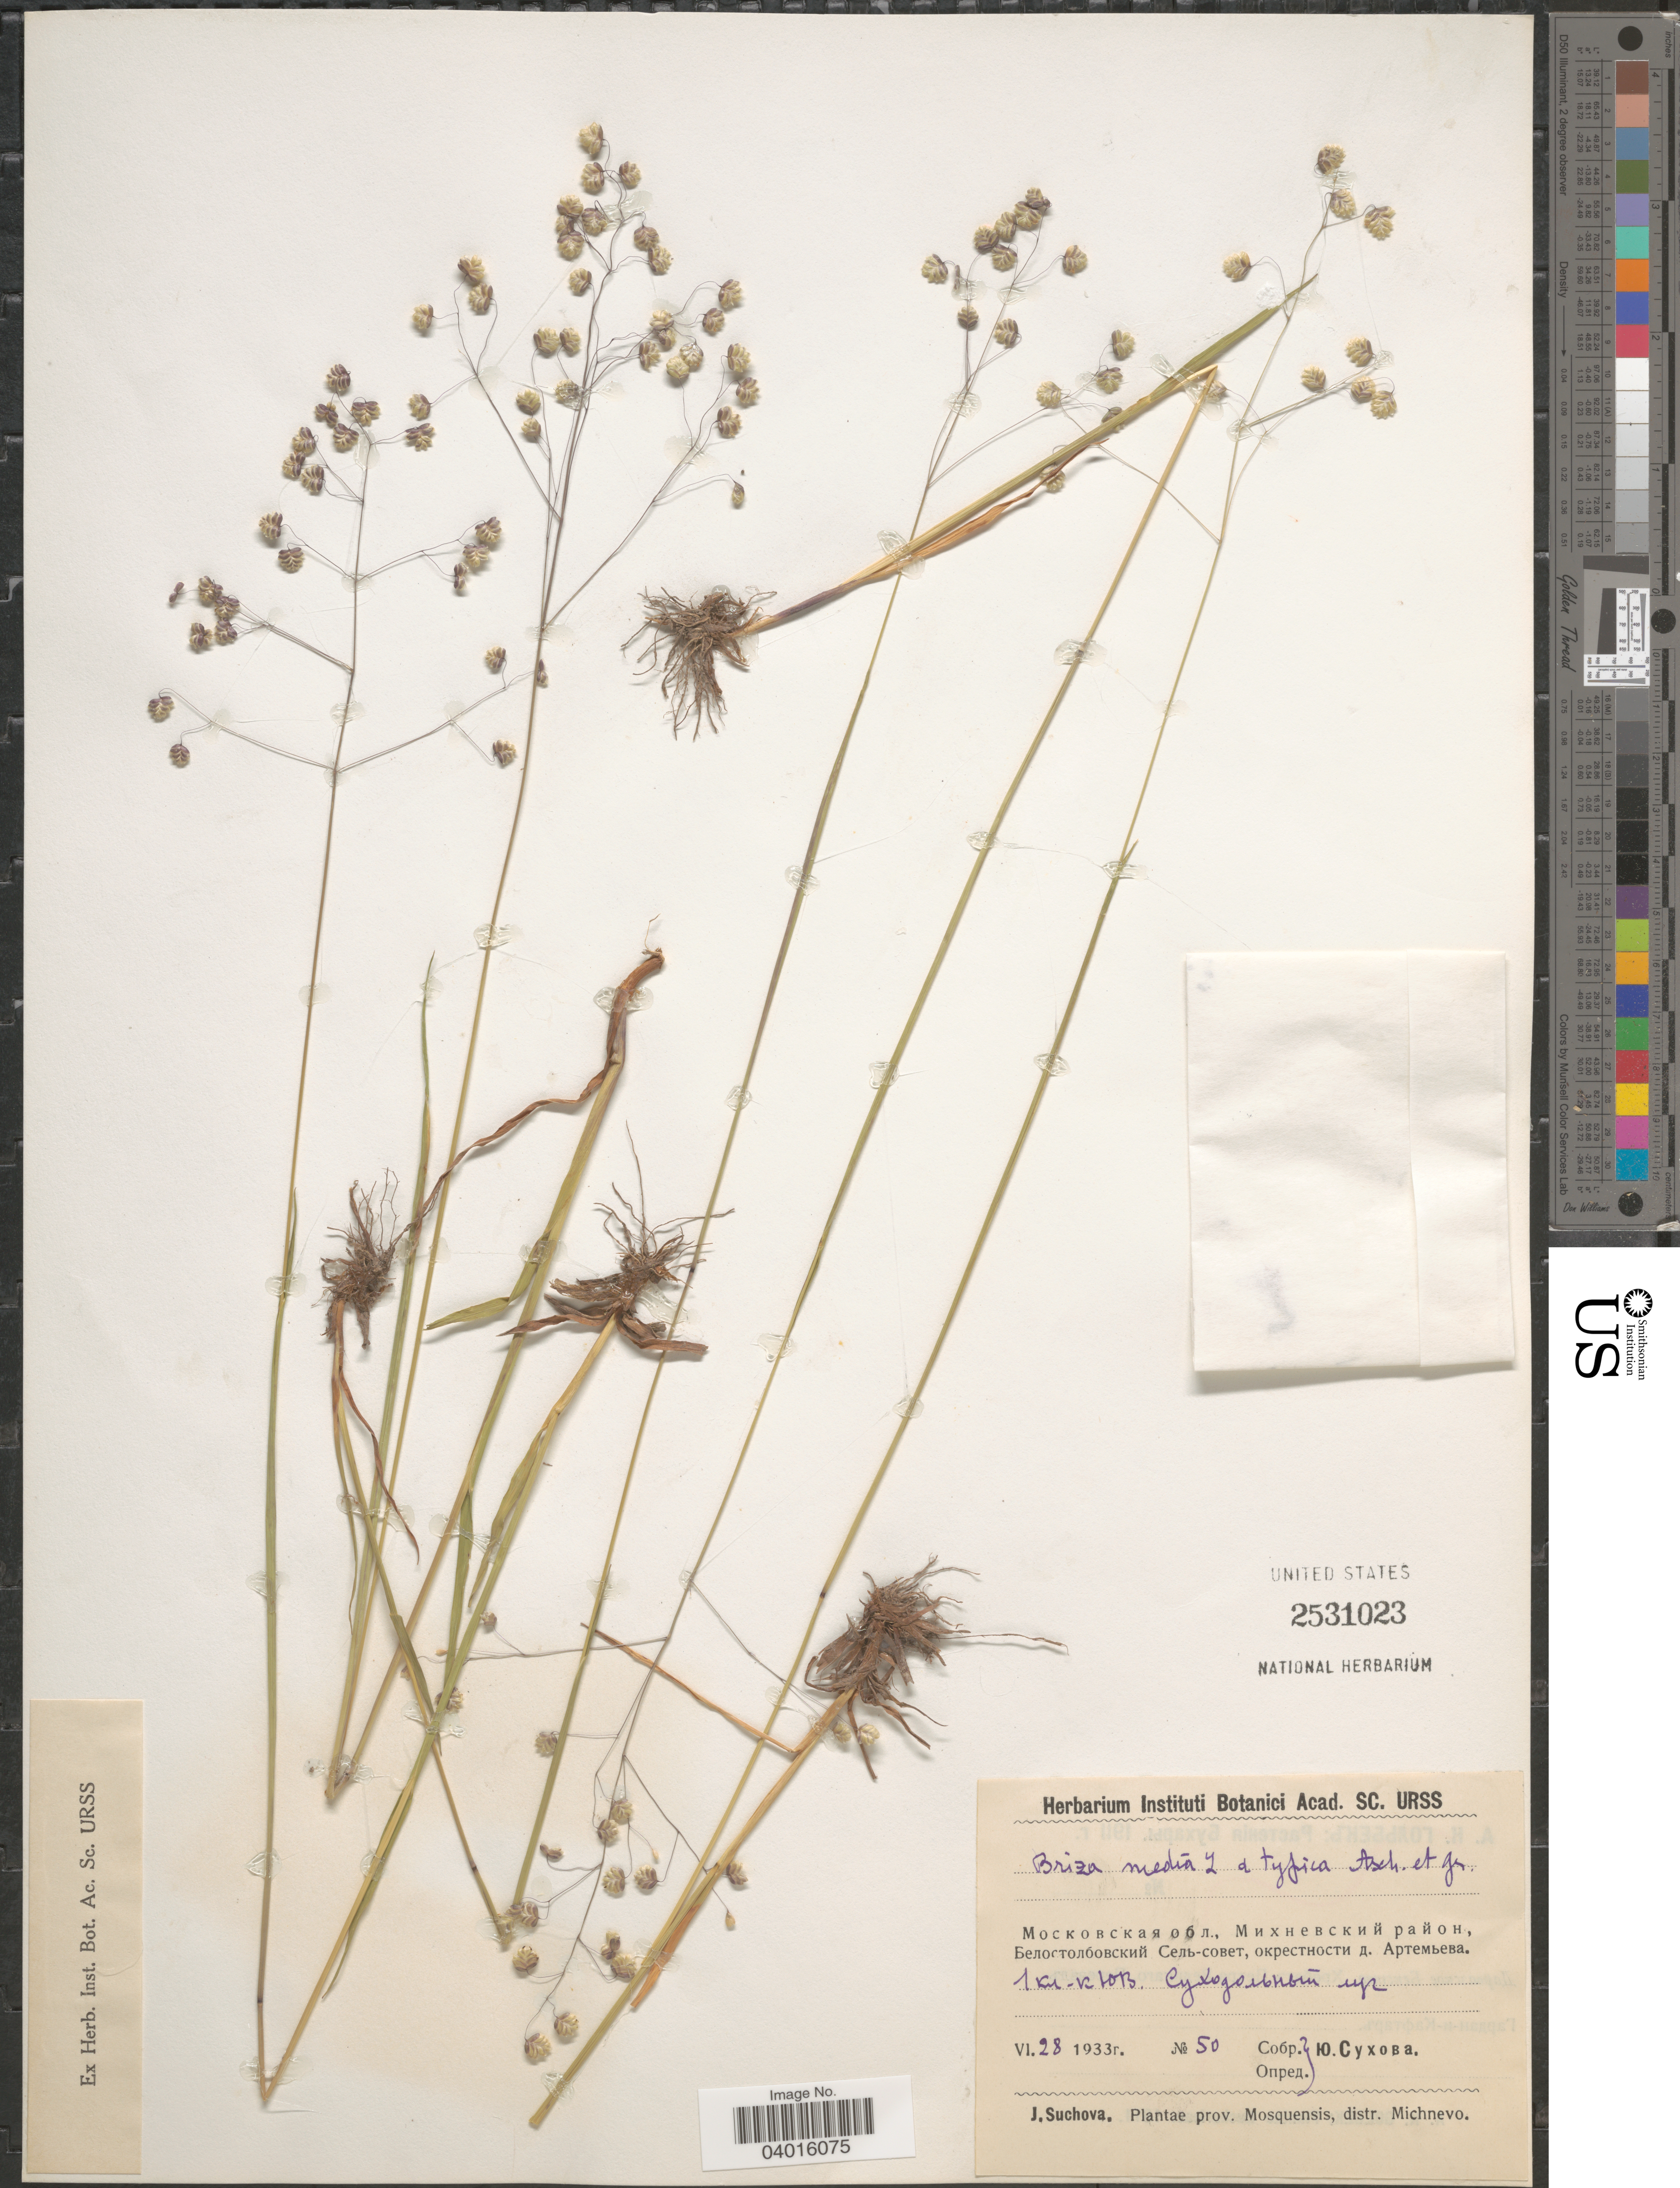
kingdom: Plantae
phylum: Tracheophyta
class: Liliopsida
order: Poales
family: Poaceae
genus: Briza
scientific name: Briza media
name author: L.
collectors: U. Sukhova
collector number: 50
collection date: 1933-06-28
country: Russian Federation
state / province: Moscow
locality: Vicinity of Artemyevo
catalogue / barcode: US 2531023